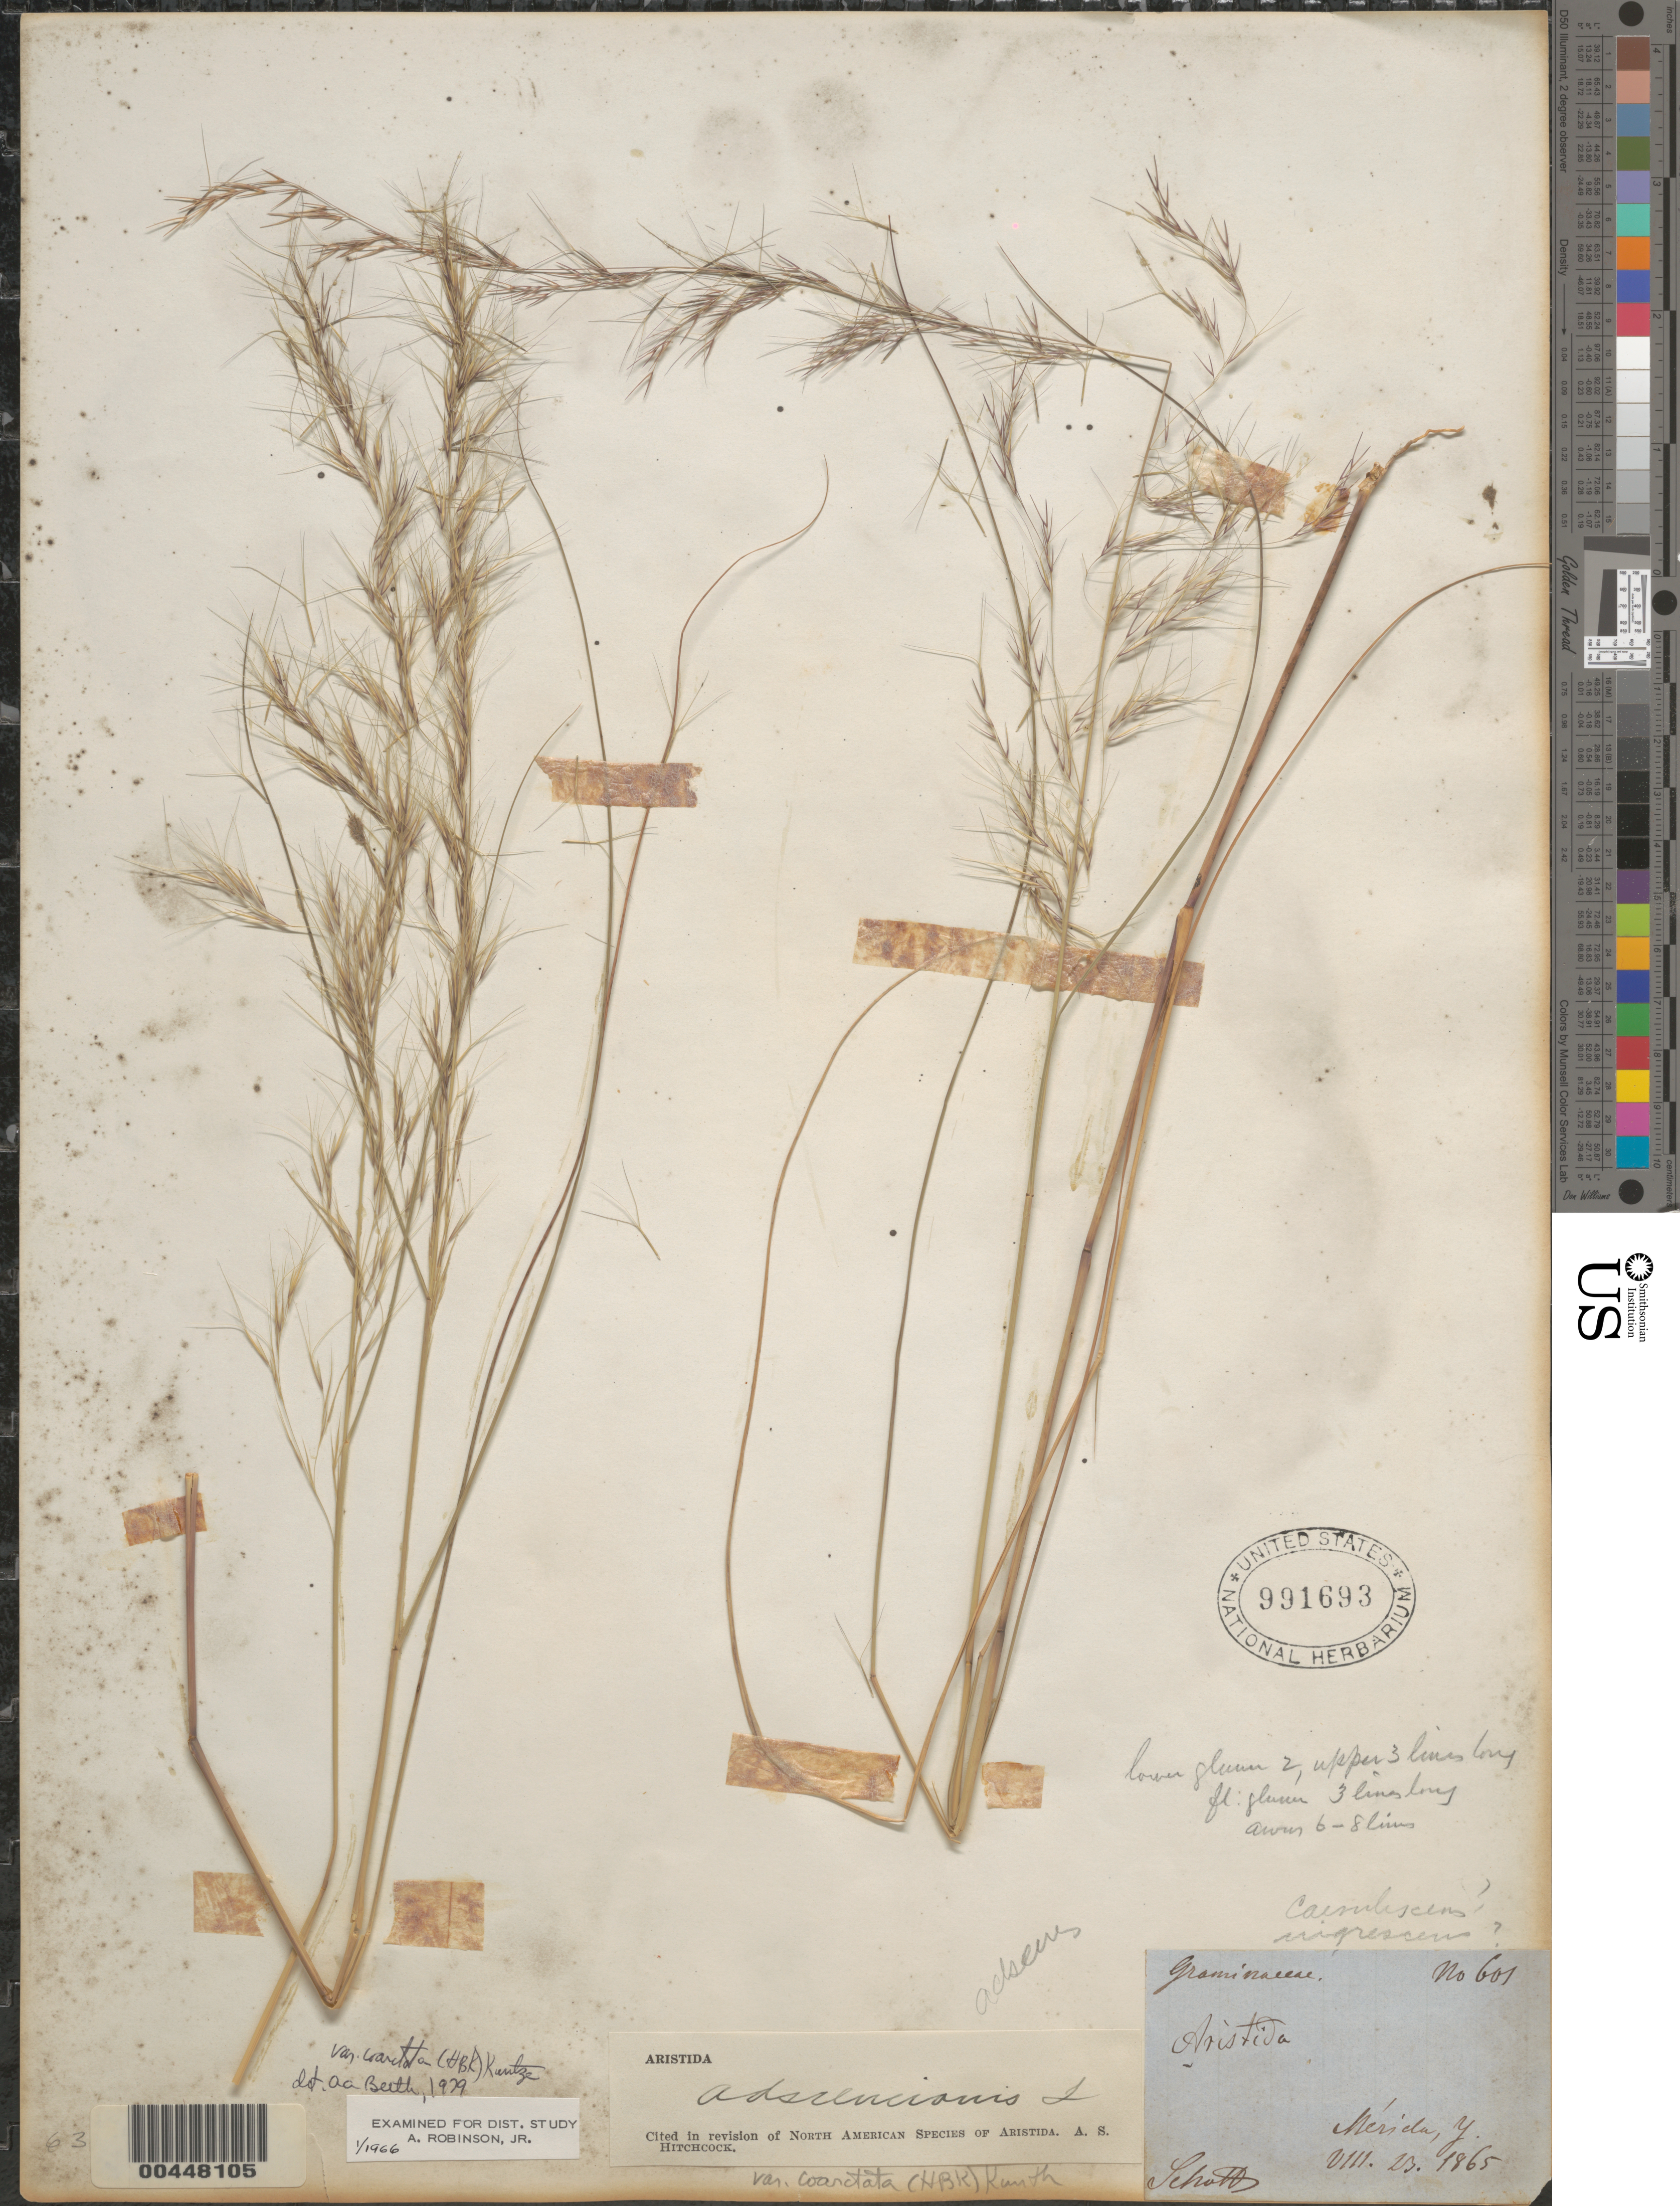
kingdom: Plantae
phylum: Tracheophyta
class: Liliopsida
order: Poales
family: Poaceae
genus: Aristida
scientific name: Aristida adscensionis var. coarctata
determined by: Beetle, O. A.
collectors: -. Schotts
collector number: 601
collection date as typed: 23 Aug 1865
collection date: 1865-08-23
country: Mexico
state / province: Yucatan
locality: Mérida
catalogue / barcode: US 991693